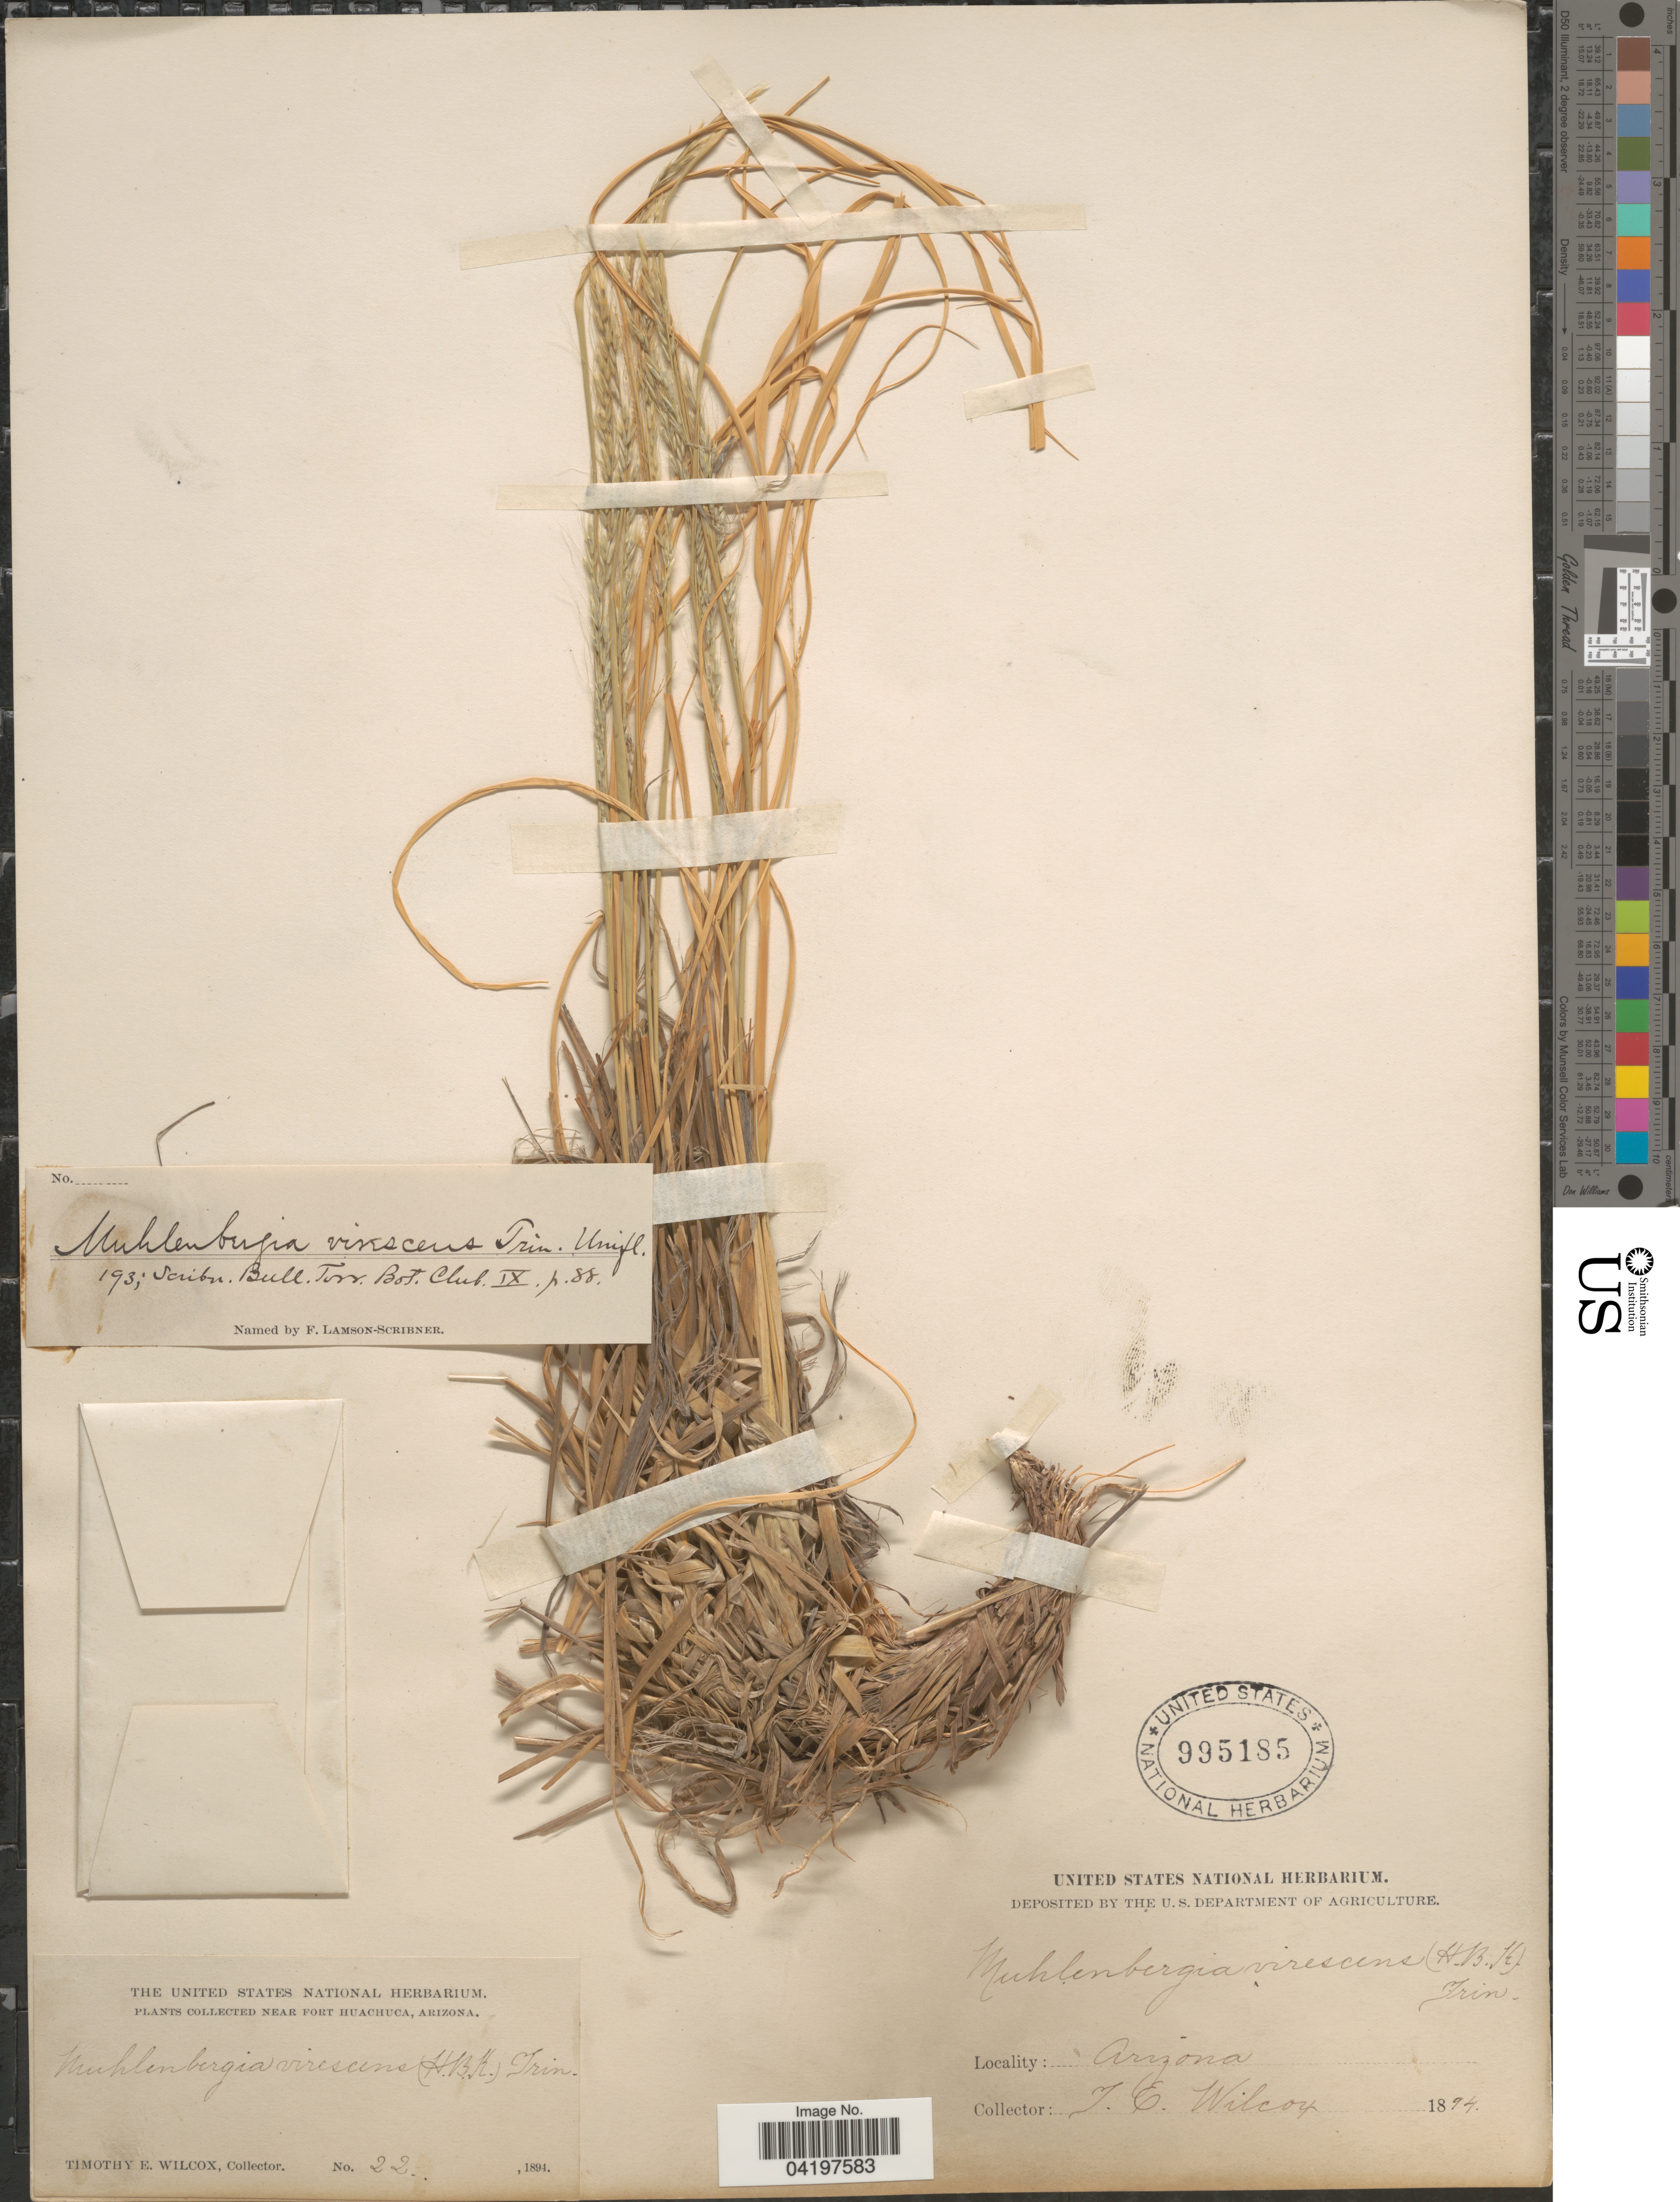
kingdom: Plantae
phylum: Tracheophyta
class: Liliopsida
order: Poales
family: Poaceae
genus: Muhlenbergia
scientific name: Muhlenbergia straminea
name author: Hitchc.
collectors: T. E. Wilcox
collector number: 22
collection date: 1894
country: United States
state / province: Arizona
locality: Near Fort Huachuca.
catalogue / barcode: US 995185